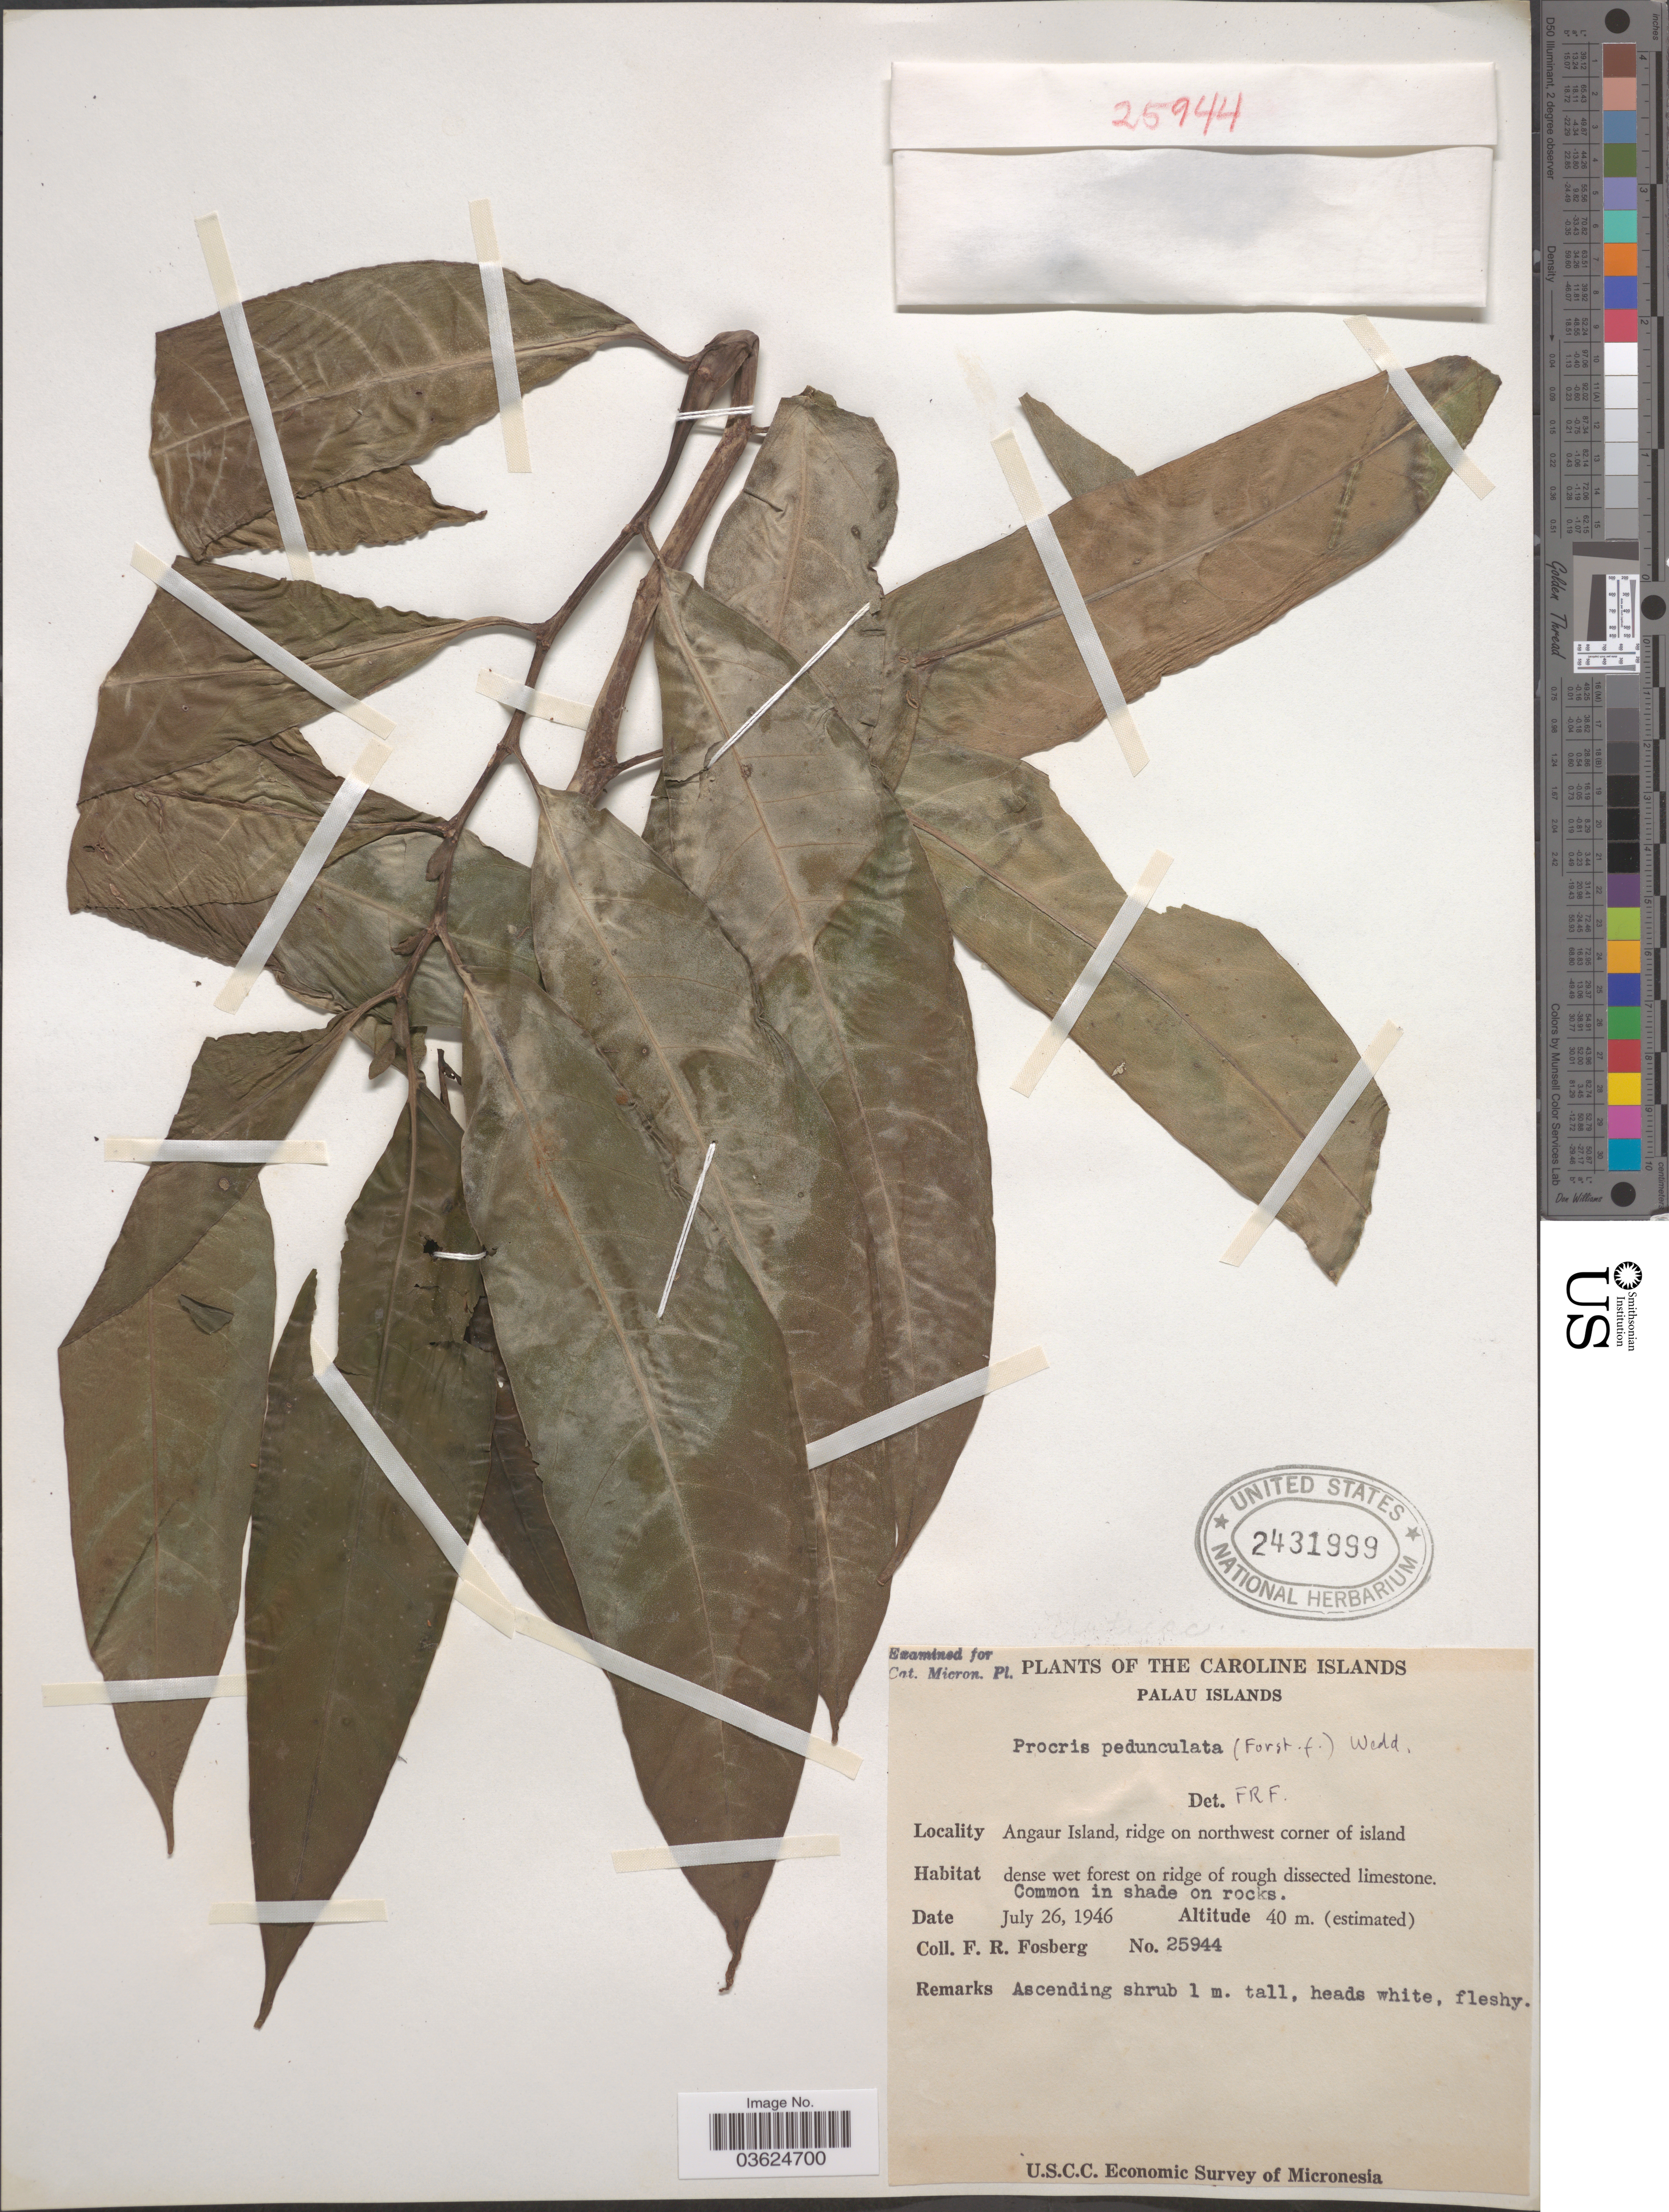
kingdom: Plantae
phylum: Tracheophyta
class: Magnoliopsida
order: Rosales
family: Urticaceae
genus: Procris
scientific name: Procris pedunculata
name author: (J.R. Forst. & G. Forst.) Wedd.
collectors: F. R. Fosberg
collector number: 25944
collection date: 1946-07-26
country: Palau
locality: The Caroline Islands. Palau Islands. Angaur Island, ridge on northwest corner of island.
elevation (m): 40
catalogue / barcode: US 2431999